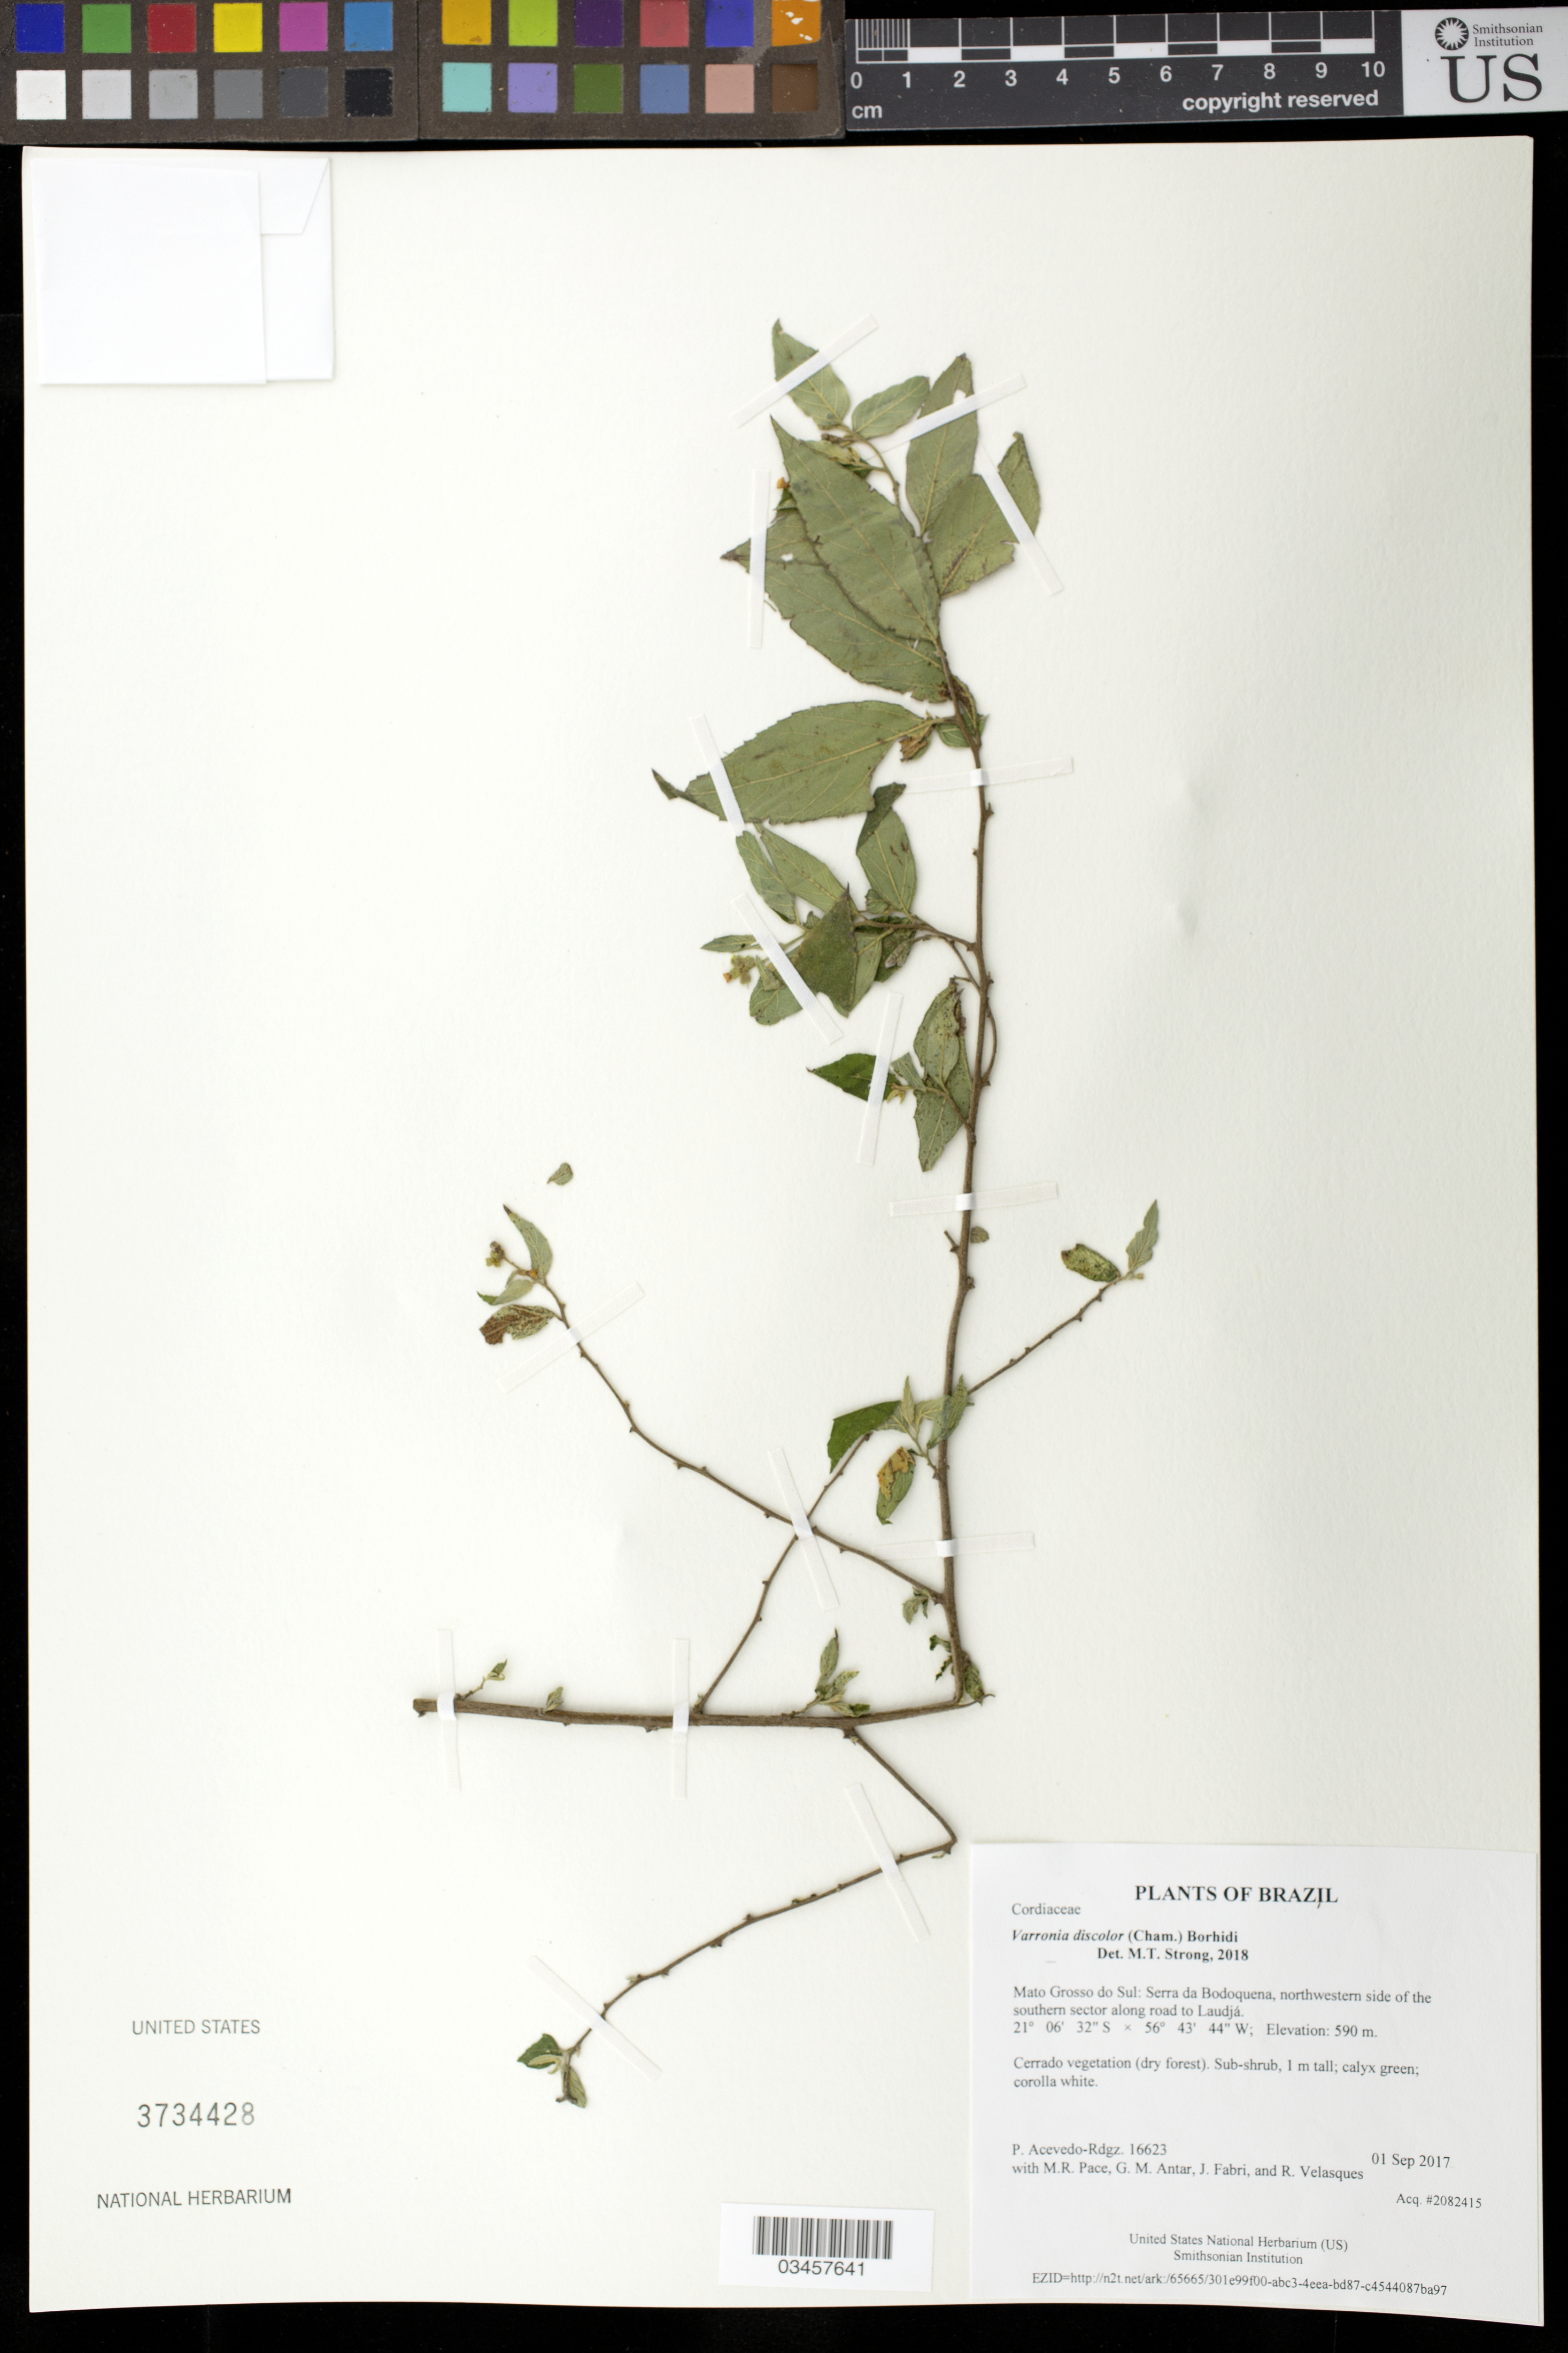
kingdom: Plantae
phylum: Tracheophyta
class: Magnoliopsida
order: Boraginales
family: Cordiaceae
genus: Varronia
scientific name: Varronia discolor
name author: (Cham.) Borhidi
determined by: Strong, Mark T., (BOT), Smithsonian Institution - National Museum of Natural History (UNITED STATES)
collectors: P. Acevedo-Rodr., M. R. Pace, G. M. Antar, J. Fabri & R. Velasques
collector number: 16623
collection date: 2017-09-01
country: Brazil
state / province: Mato Grosso do Sul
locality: Serra da Bodoquena, northwestern side of the southern sector along road to Laudjá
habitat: Cerrado vegetation (dry forest)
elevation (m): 590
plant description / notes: US, NY, MO, K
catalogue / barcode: US 3734428